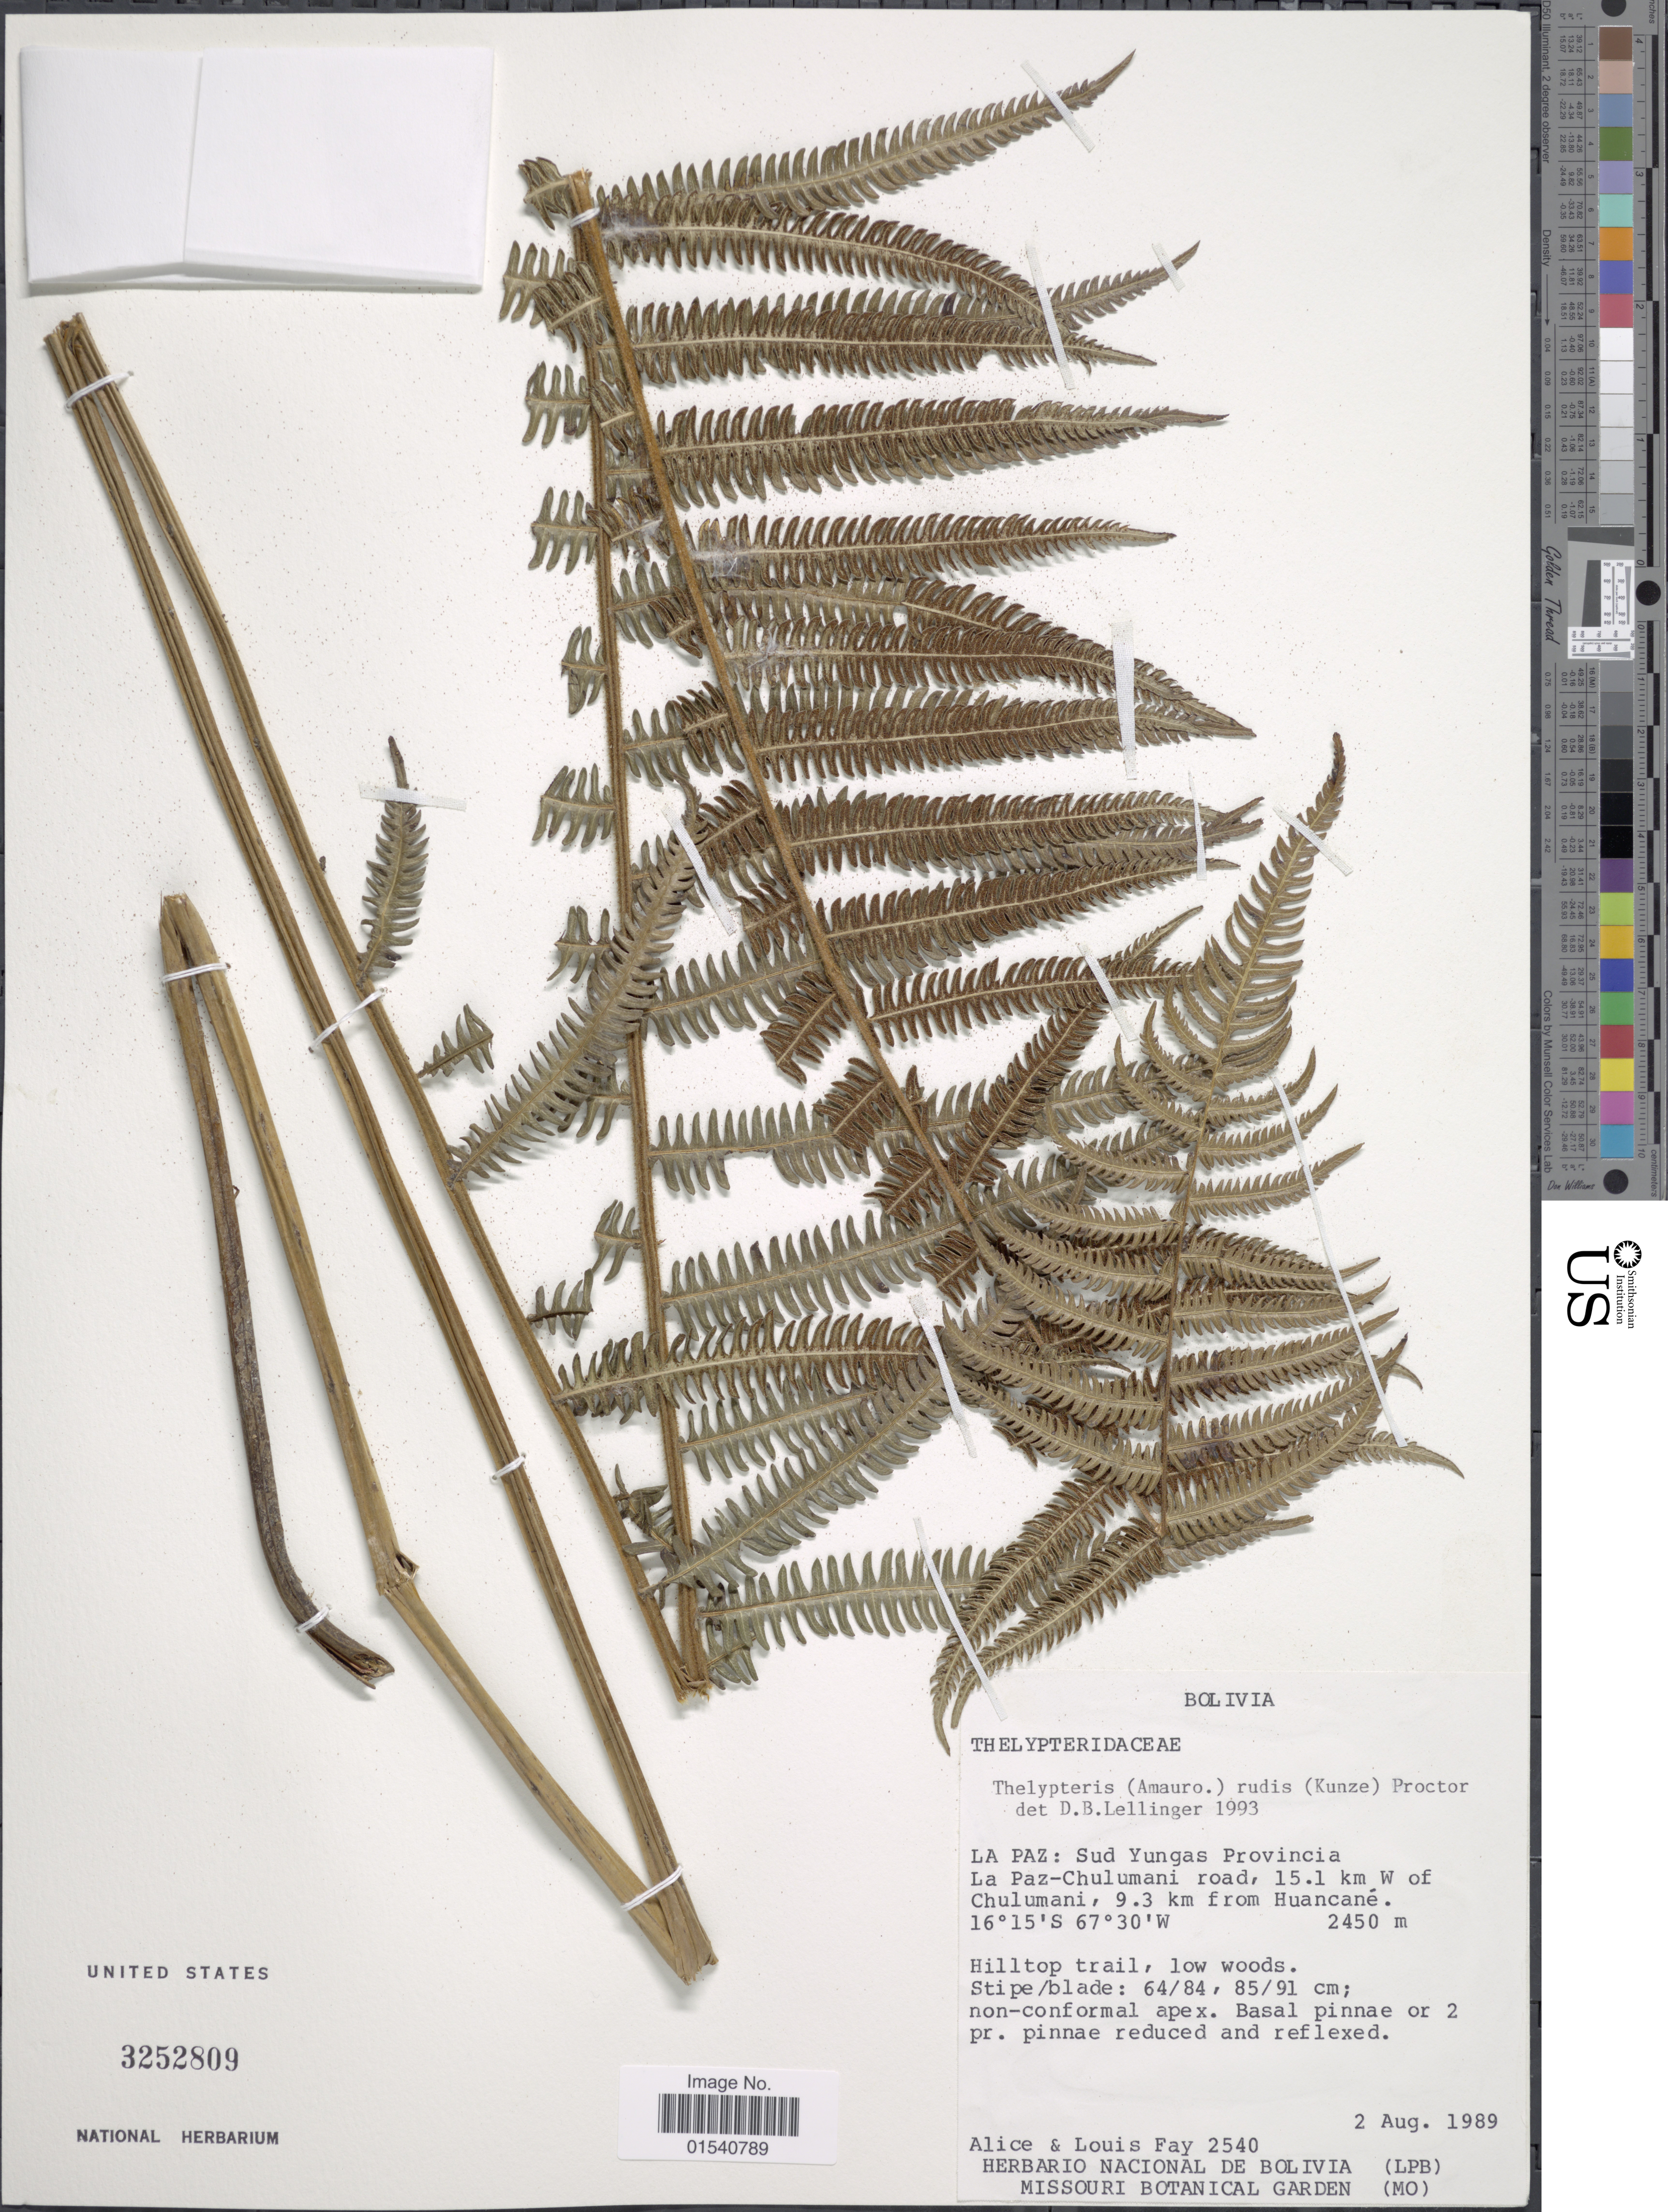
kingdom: Plantae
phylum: Tracheophyta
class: Polypodiopsida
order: Polypodiales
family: Thelypteridaceae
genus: Amauropelta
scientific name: Amauropelta rudis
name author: (Kunze) Pic. Serm.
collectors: A. Fay & L. Fay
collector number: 2540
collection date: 1989-08-02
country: Bolivia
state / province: La Paz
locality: Sud Yungas Provincia La Paz-Chulumani road, 15.1 km W of Chulumani, 9.3 km from Huancané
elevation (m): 2450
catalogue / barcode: US 3252809